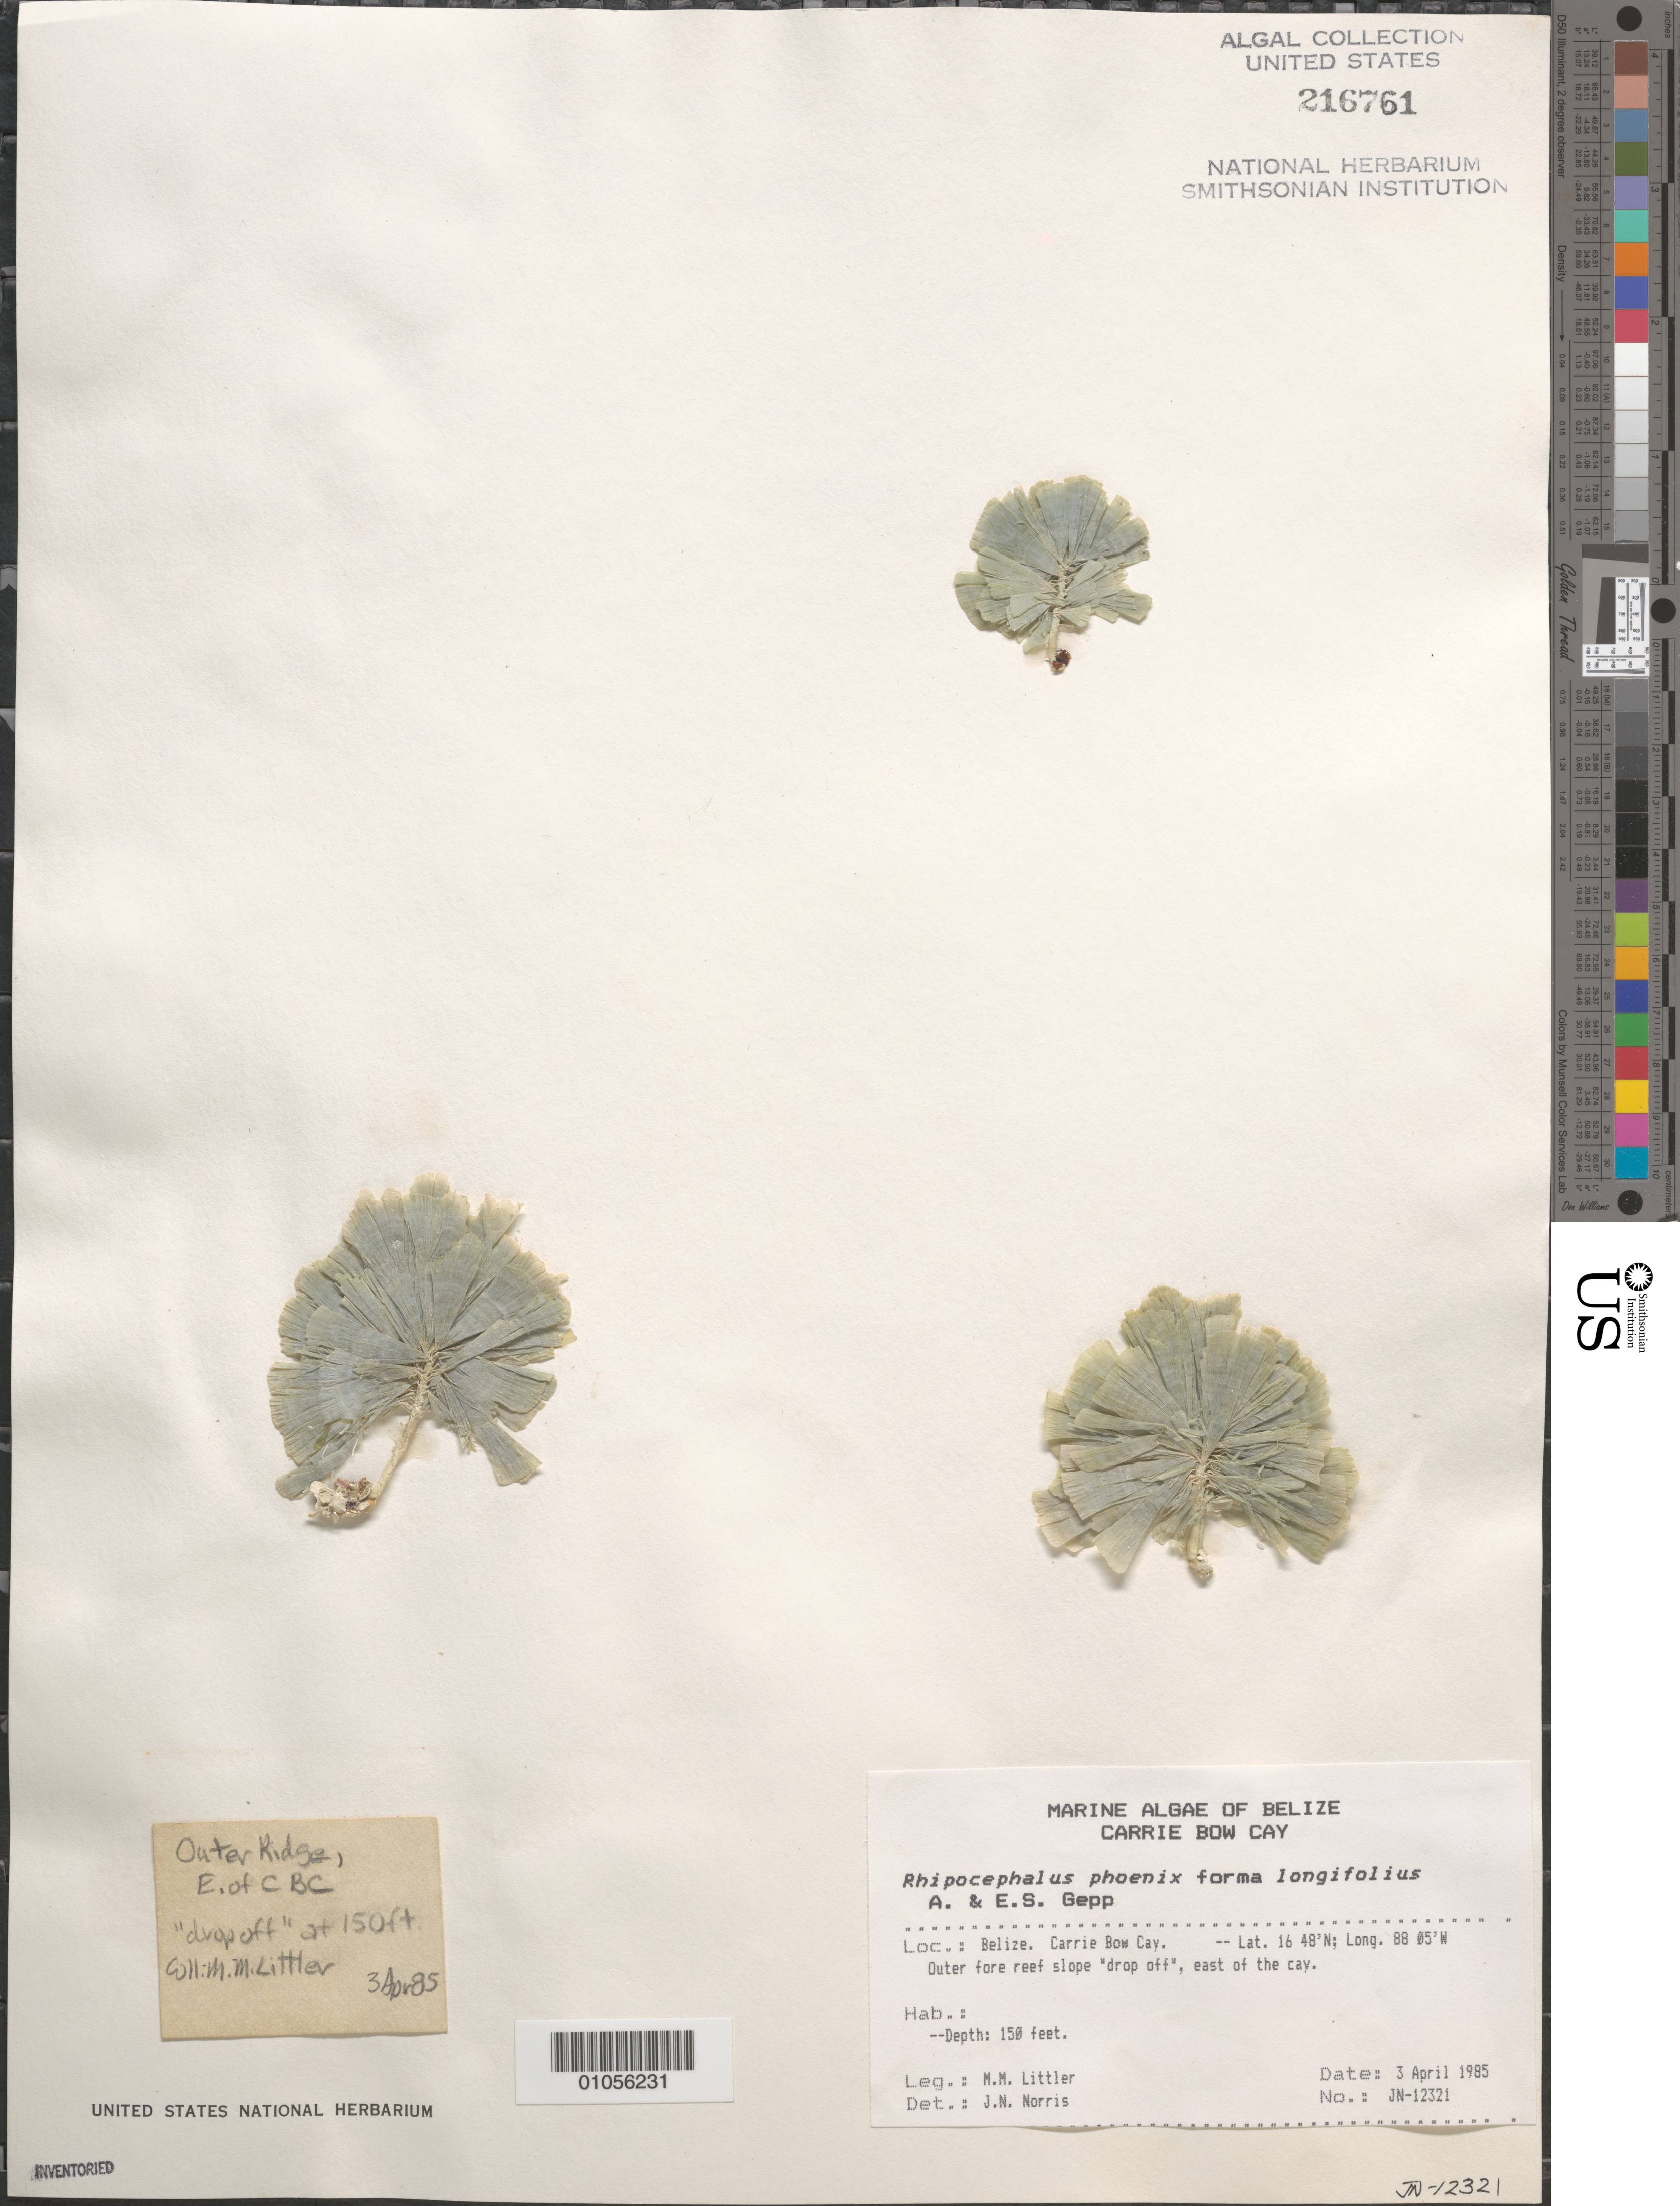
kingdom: Plantae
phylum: Chlorophyta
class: Ulvophyceae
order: Bryopsidales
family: Udoteaceae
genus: Rhipocephalus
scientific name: Rhipocephalus phoenix f. longifolius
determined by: Norris, James N.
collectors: M. M. Littler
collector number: JN-12321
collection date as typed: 03 Apr 1985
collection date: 1985-04-03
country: Belize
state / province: Stann Creek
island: Carrie Bow Cay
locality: Outer fore reef slope drop off, east of Carrie Bow Cay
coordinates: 16 48' N, 88 05' W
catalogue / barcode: US 216761